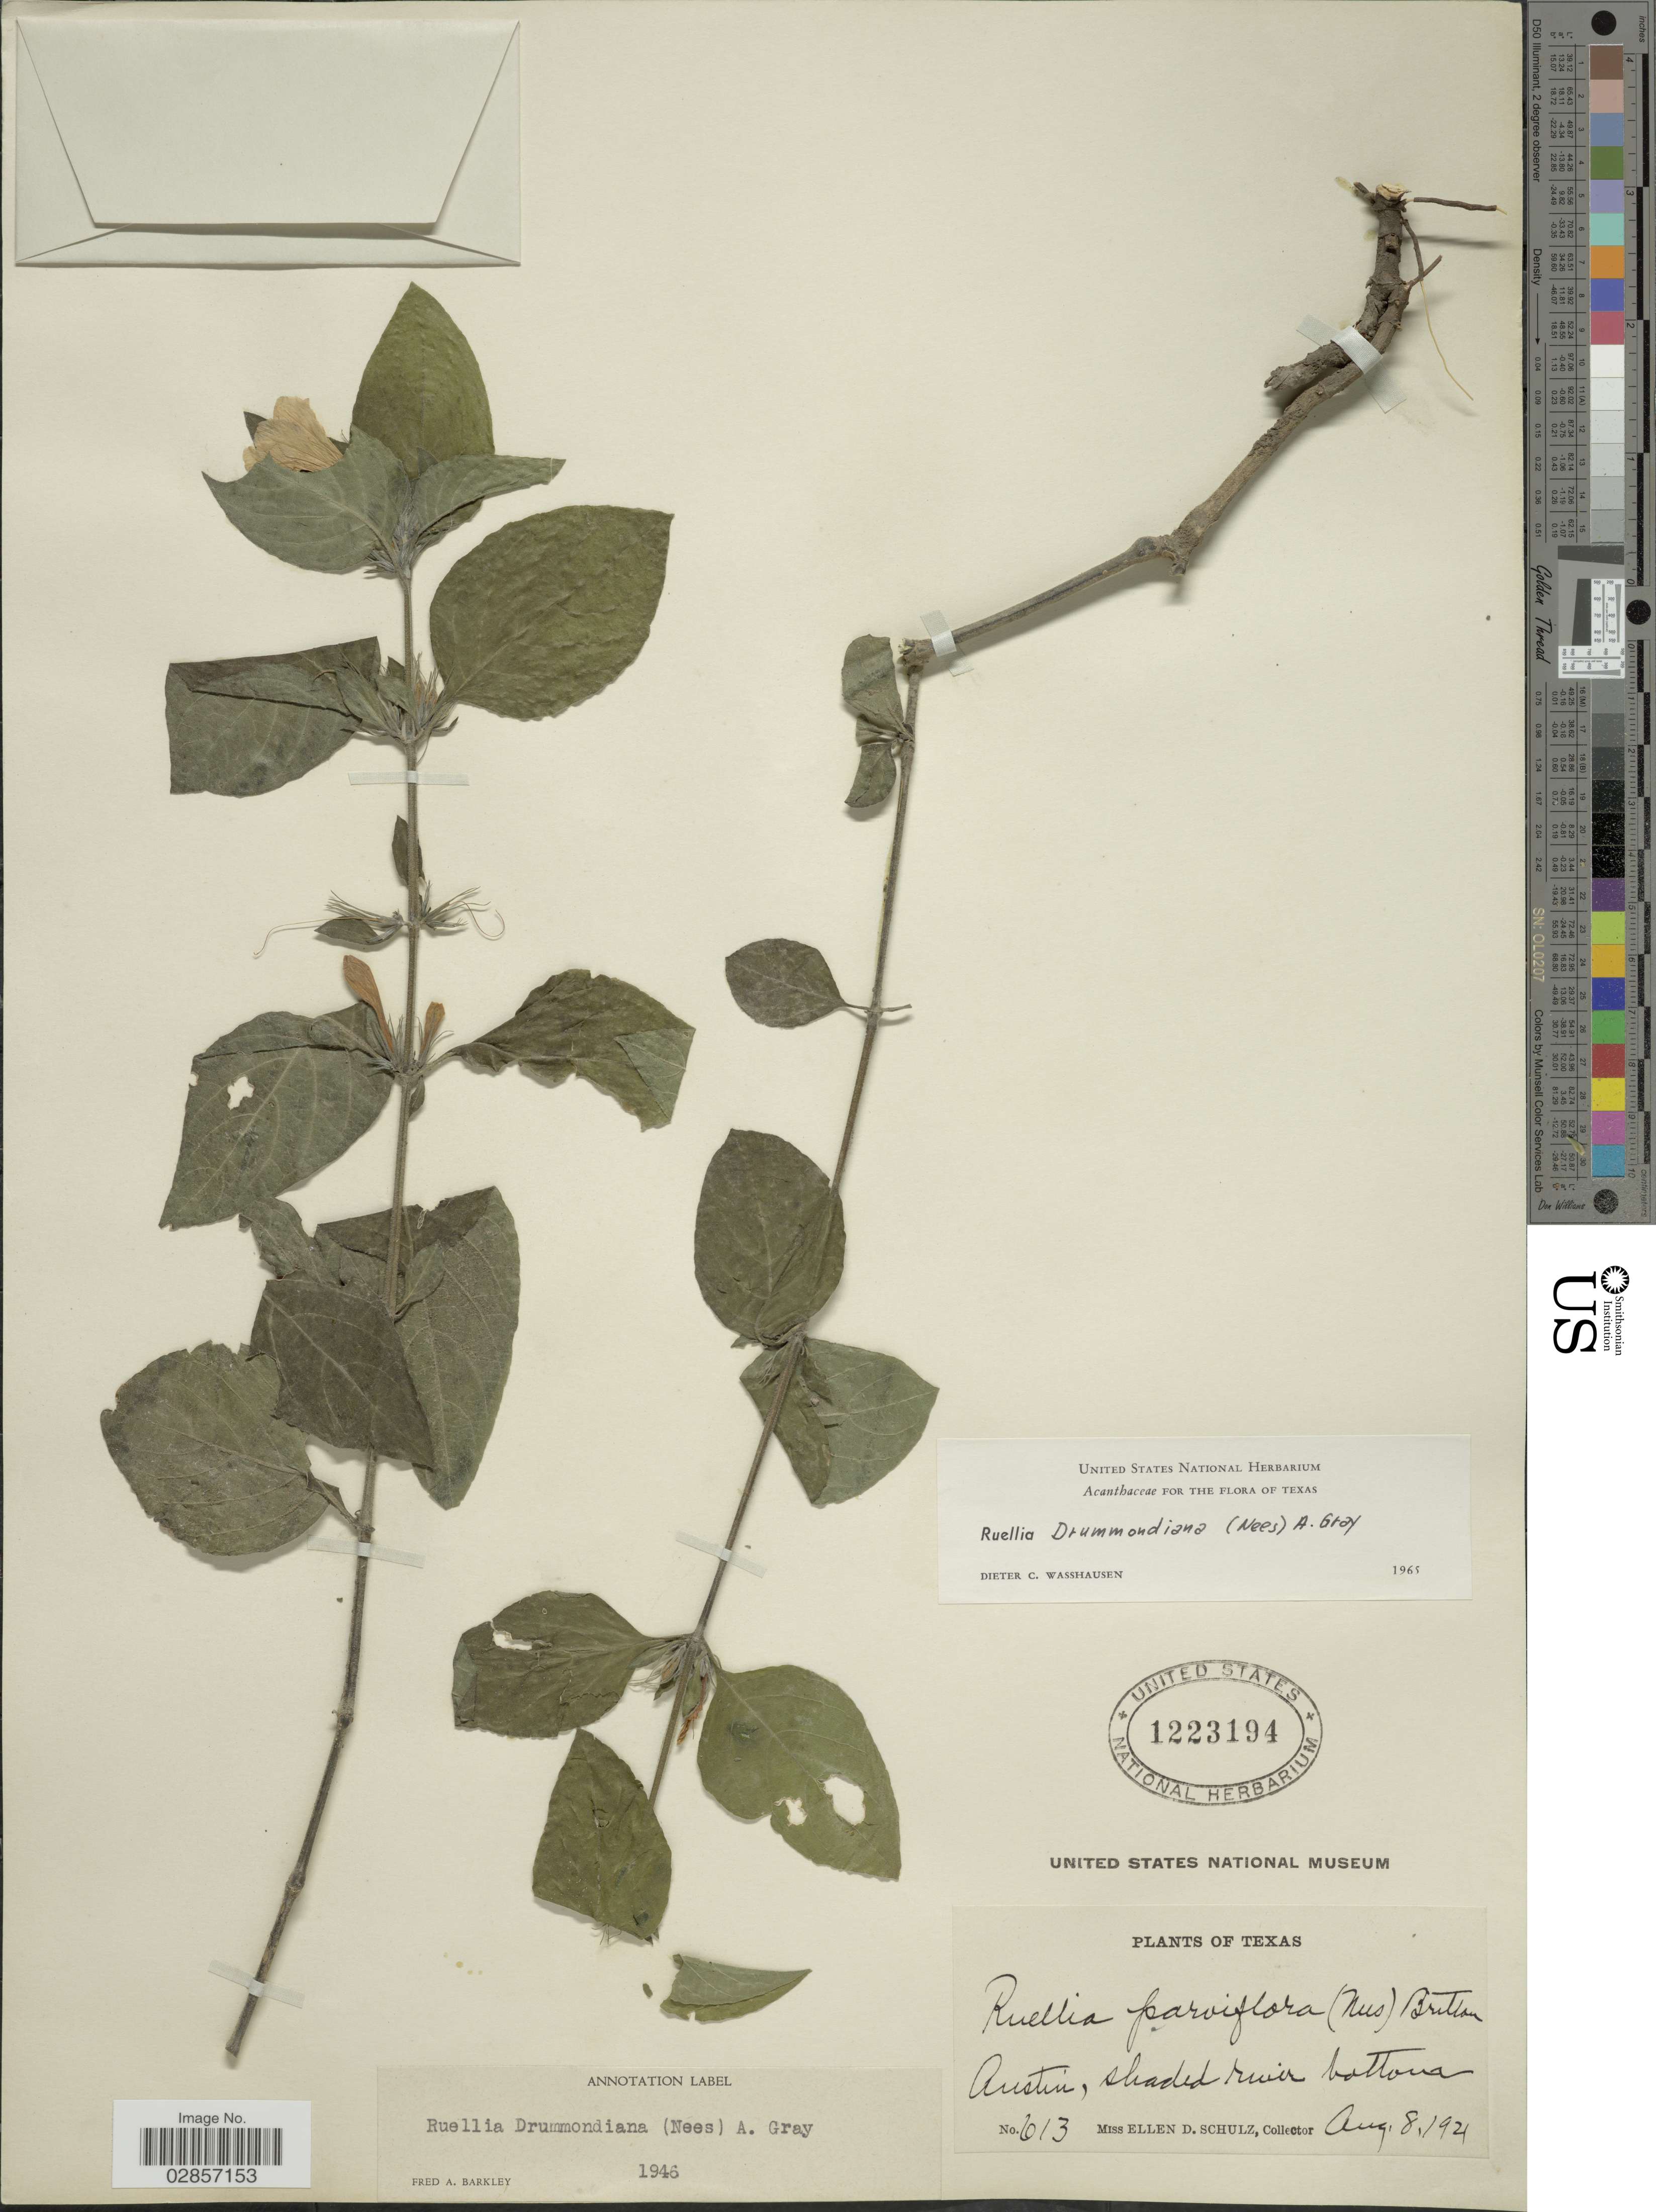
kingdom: Plantae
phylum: Tracheophyta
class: Magnoliopsida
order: Lamiales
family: Acanthaceae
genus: Ruellia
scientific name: Ruellia drummondiana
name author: (Nees) A. Gray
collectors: E. D. Schulz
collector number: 613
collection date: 1921-08-08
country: United States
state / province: Texas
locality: Austin, shaded river bottoms.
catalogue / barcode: US 1223194